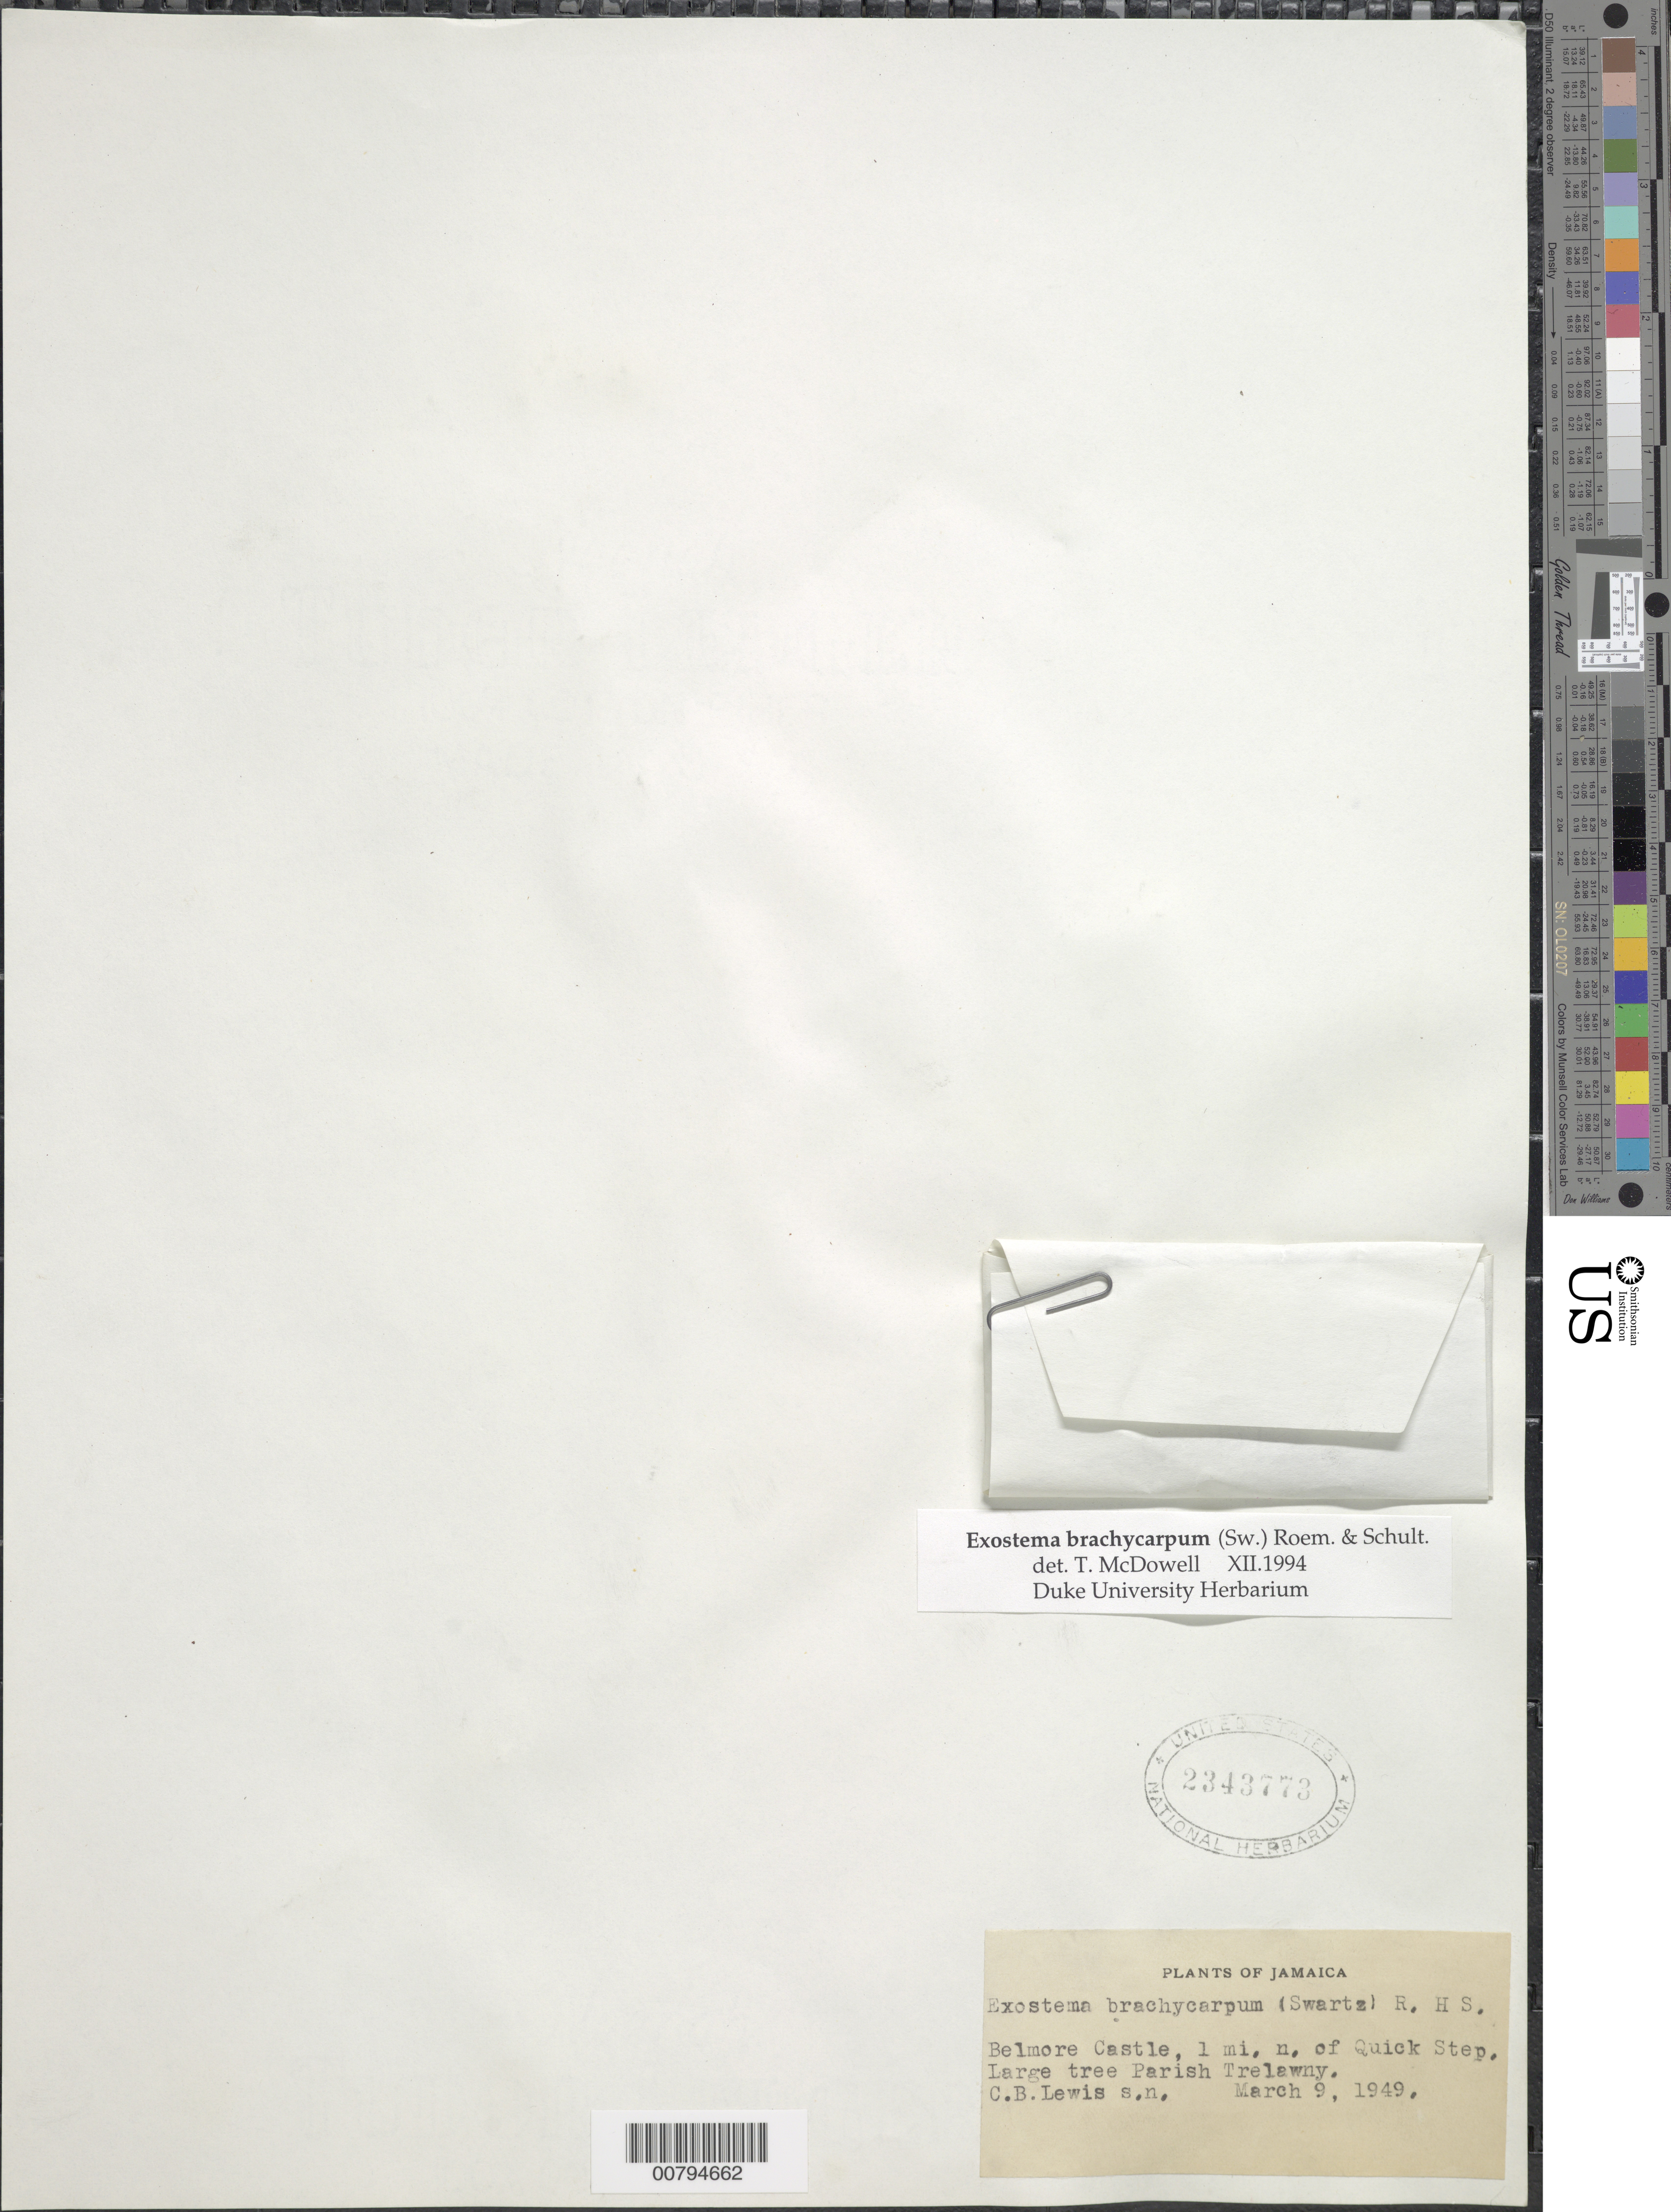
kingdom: Plantae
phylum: Tracheophyta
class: Magnoliopsida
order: Gentianales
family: Rubiaceae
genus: Exostema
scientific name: Exostema brachycarpum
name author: (Sw.) Roem. & Schult.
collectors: C. B. Lewis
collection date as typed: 09 Mar 1949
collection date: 1949-03-09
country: Jamaica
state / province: Trelawny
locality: Belmore Castle, 1 mi. N of Quick Step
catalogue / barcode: US 2343773